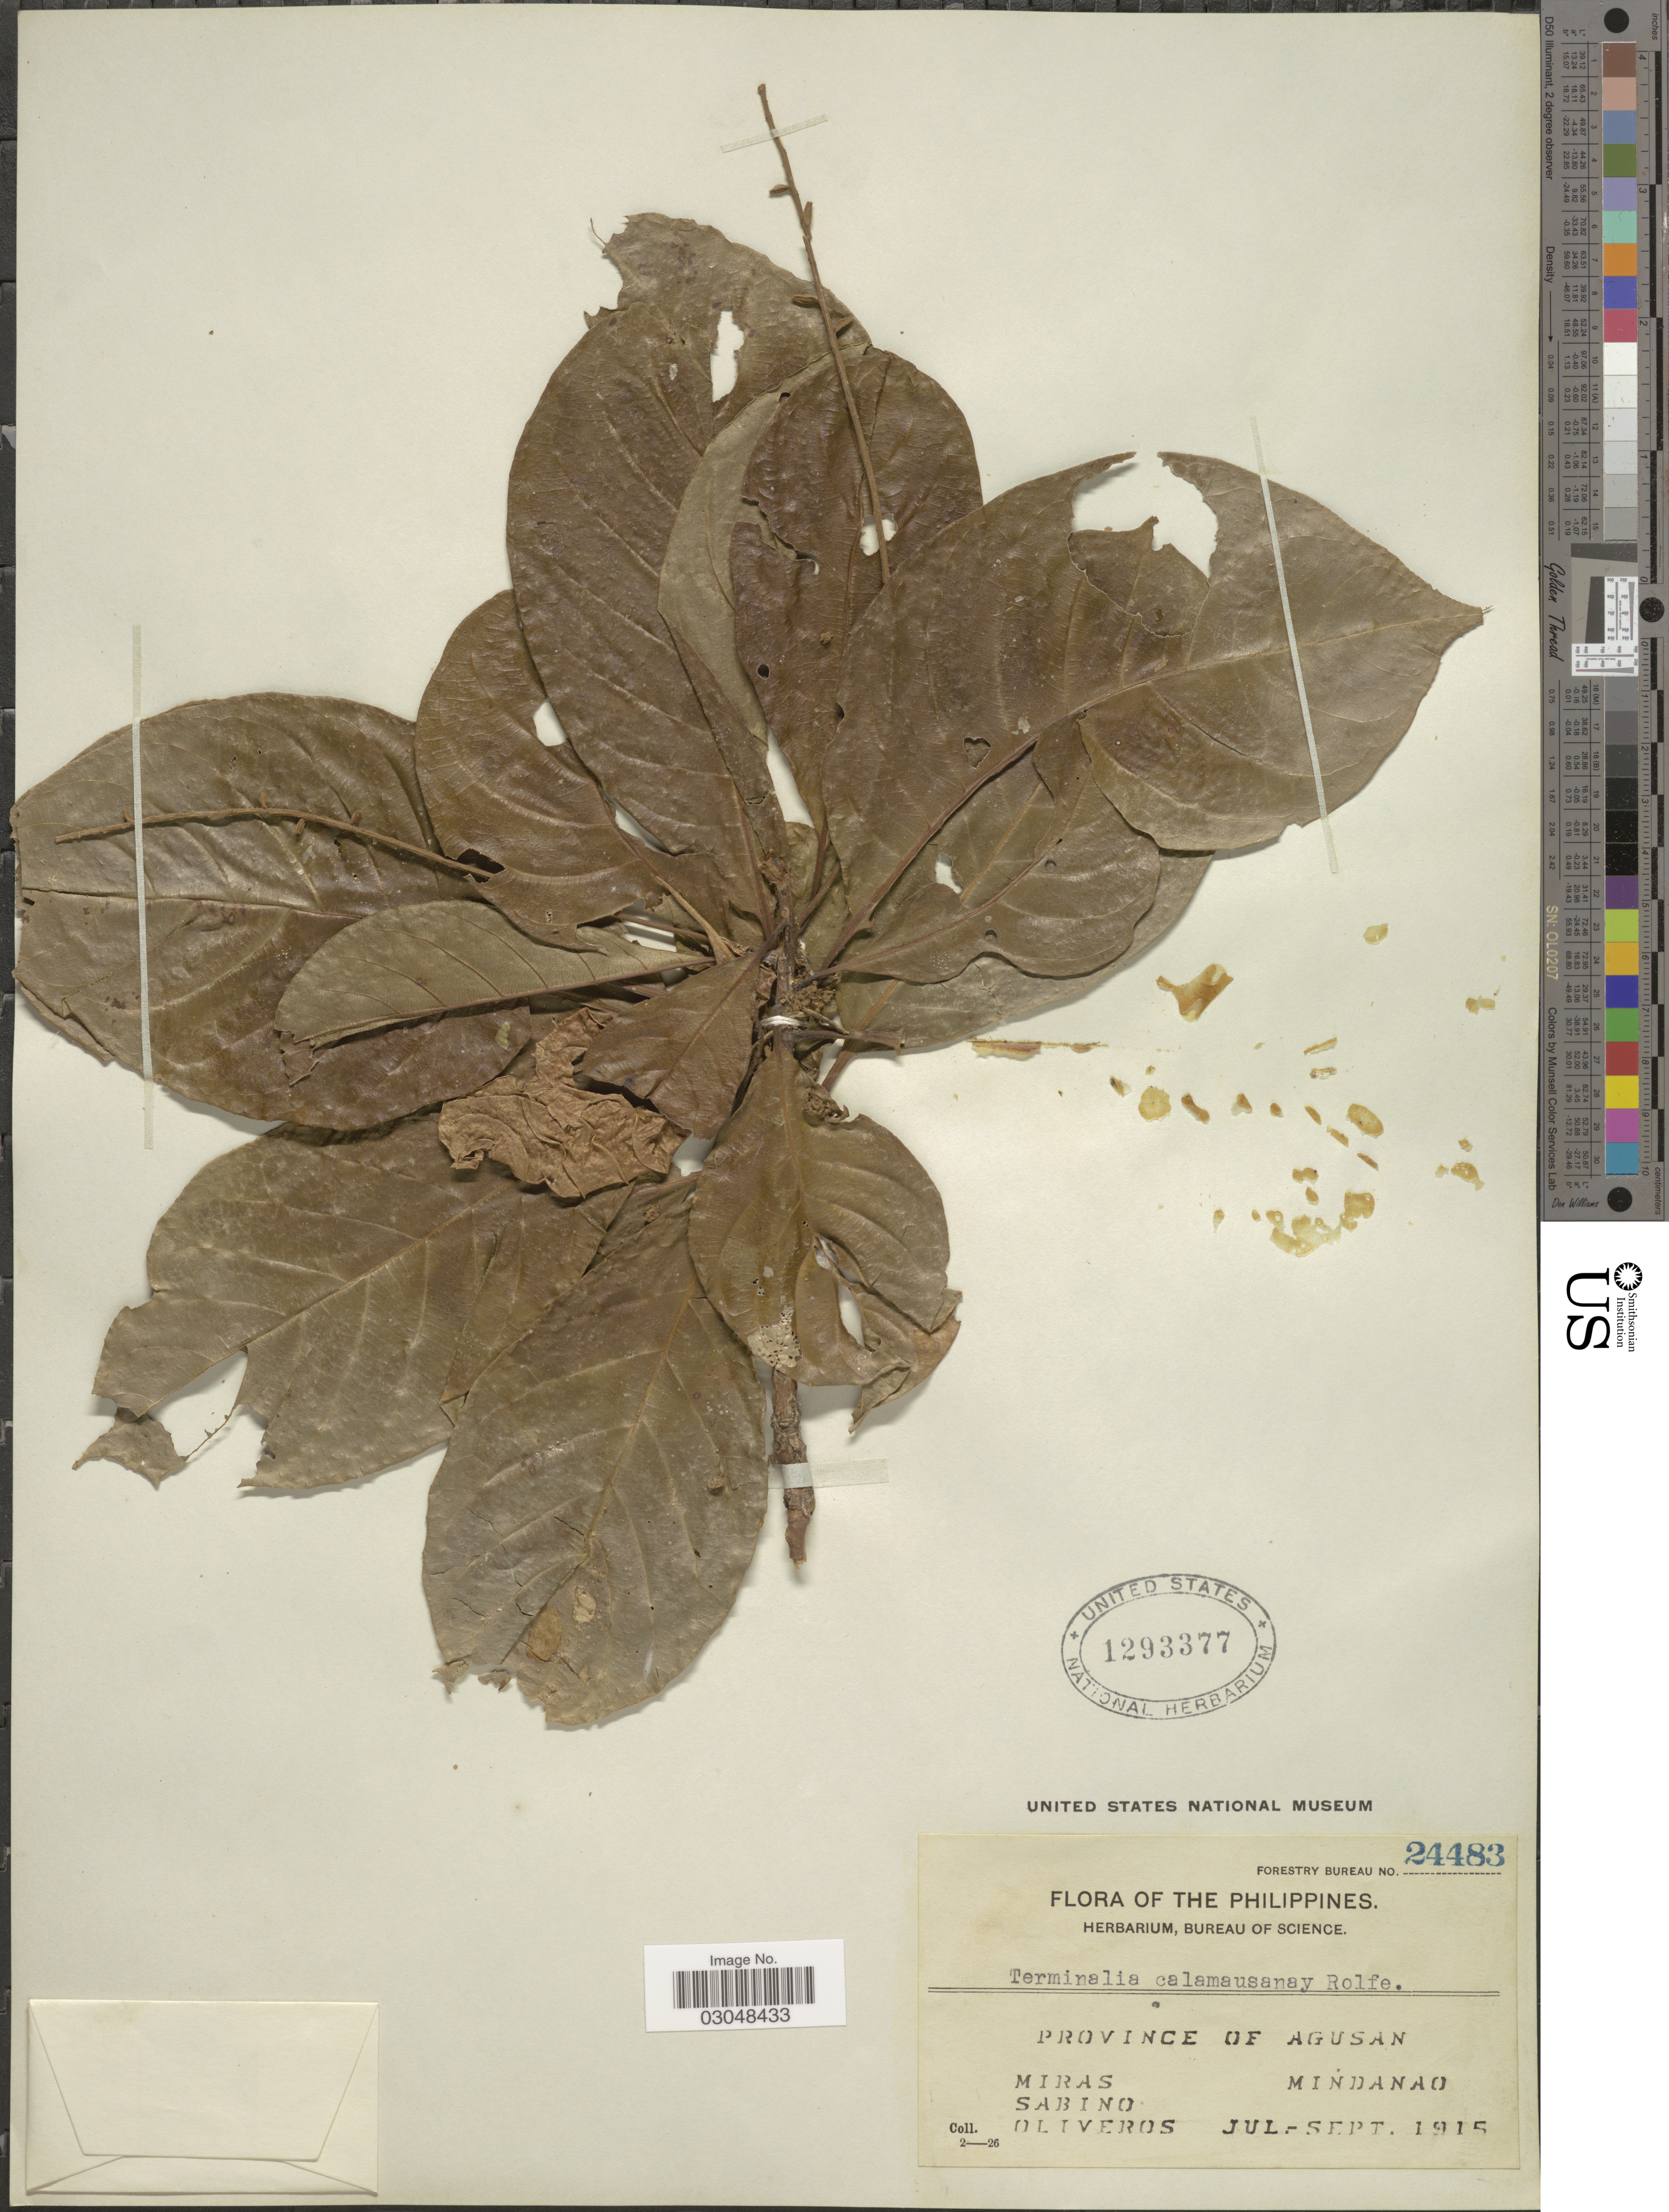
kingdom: Plantae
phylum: Tracheophyta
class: Magnoliopsida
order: Myrtales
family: Combretaceae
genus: Terminalia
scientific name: Terminalia calamansanai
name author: (Blanco) Rolfe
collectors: Miras, Sabino & Oliveros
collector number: Forestry Bureau 24483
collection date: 1915-07/1915-09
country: Philippines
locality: Province of Agusan. Mindanao.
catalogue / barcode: US 1293377